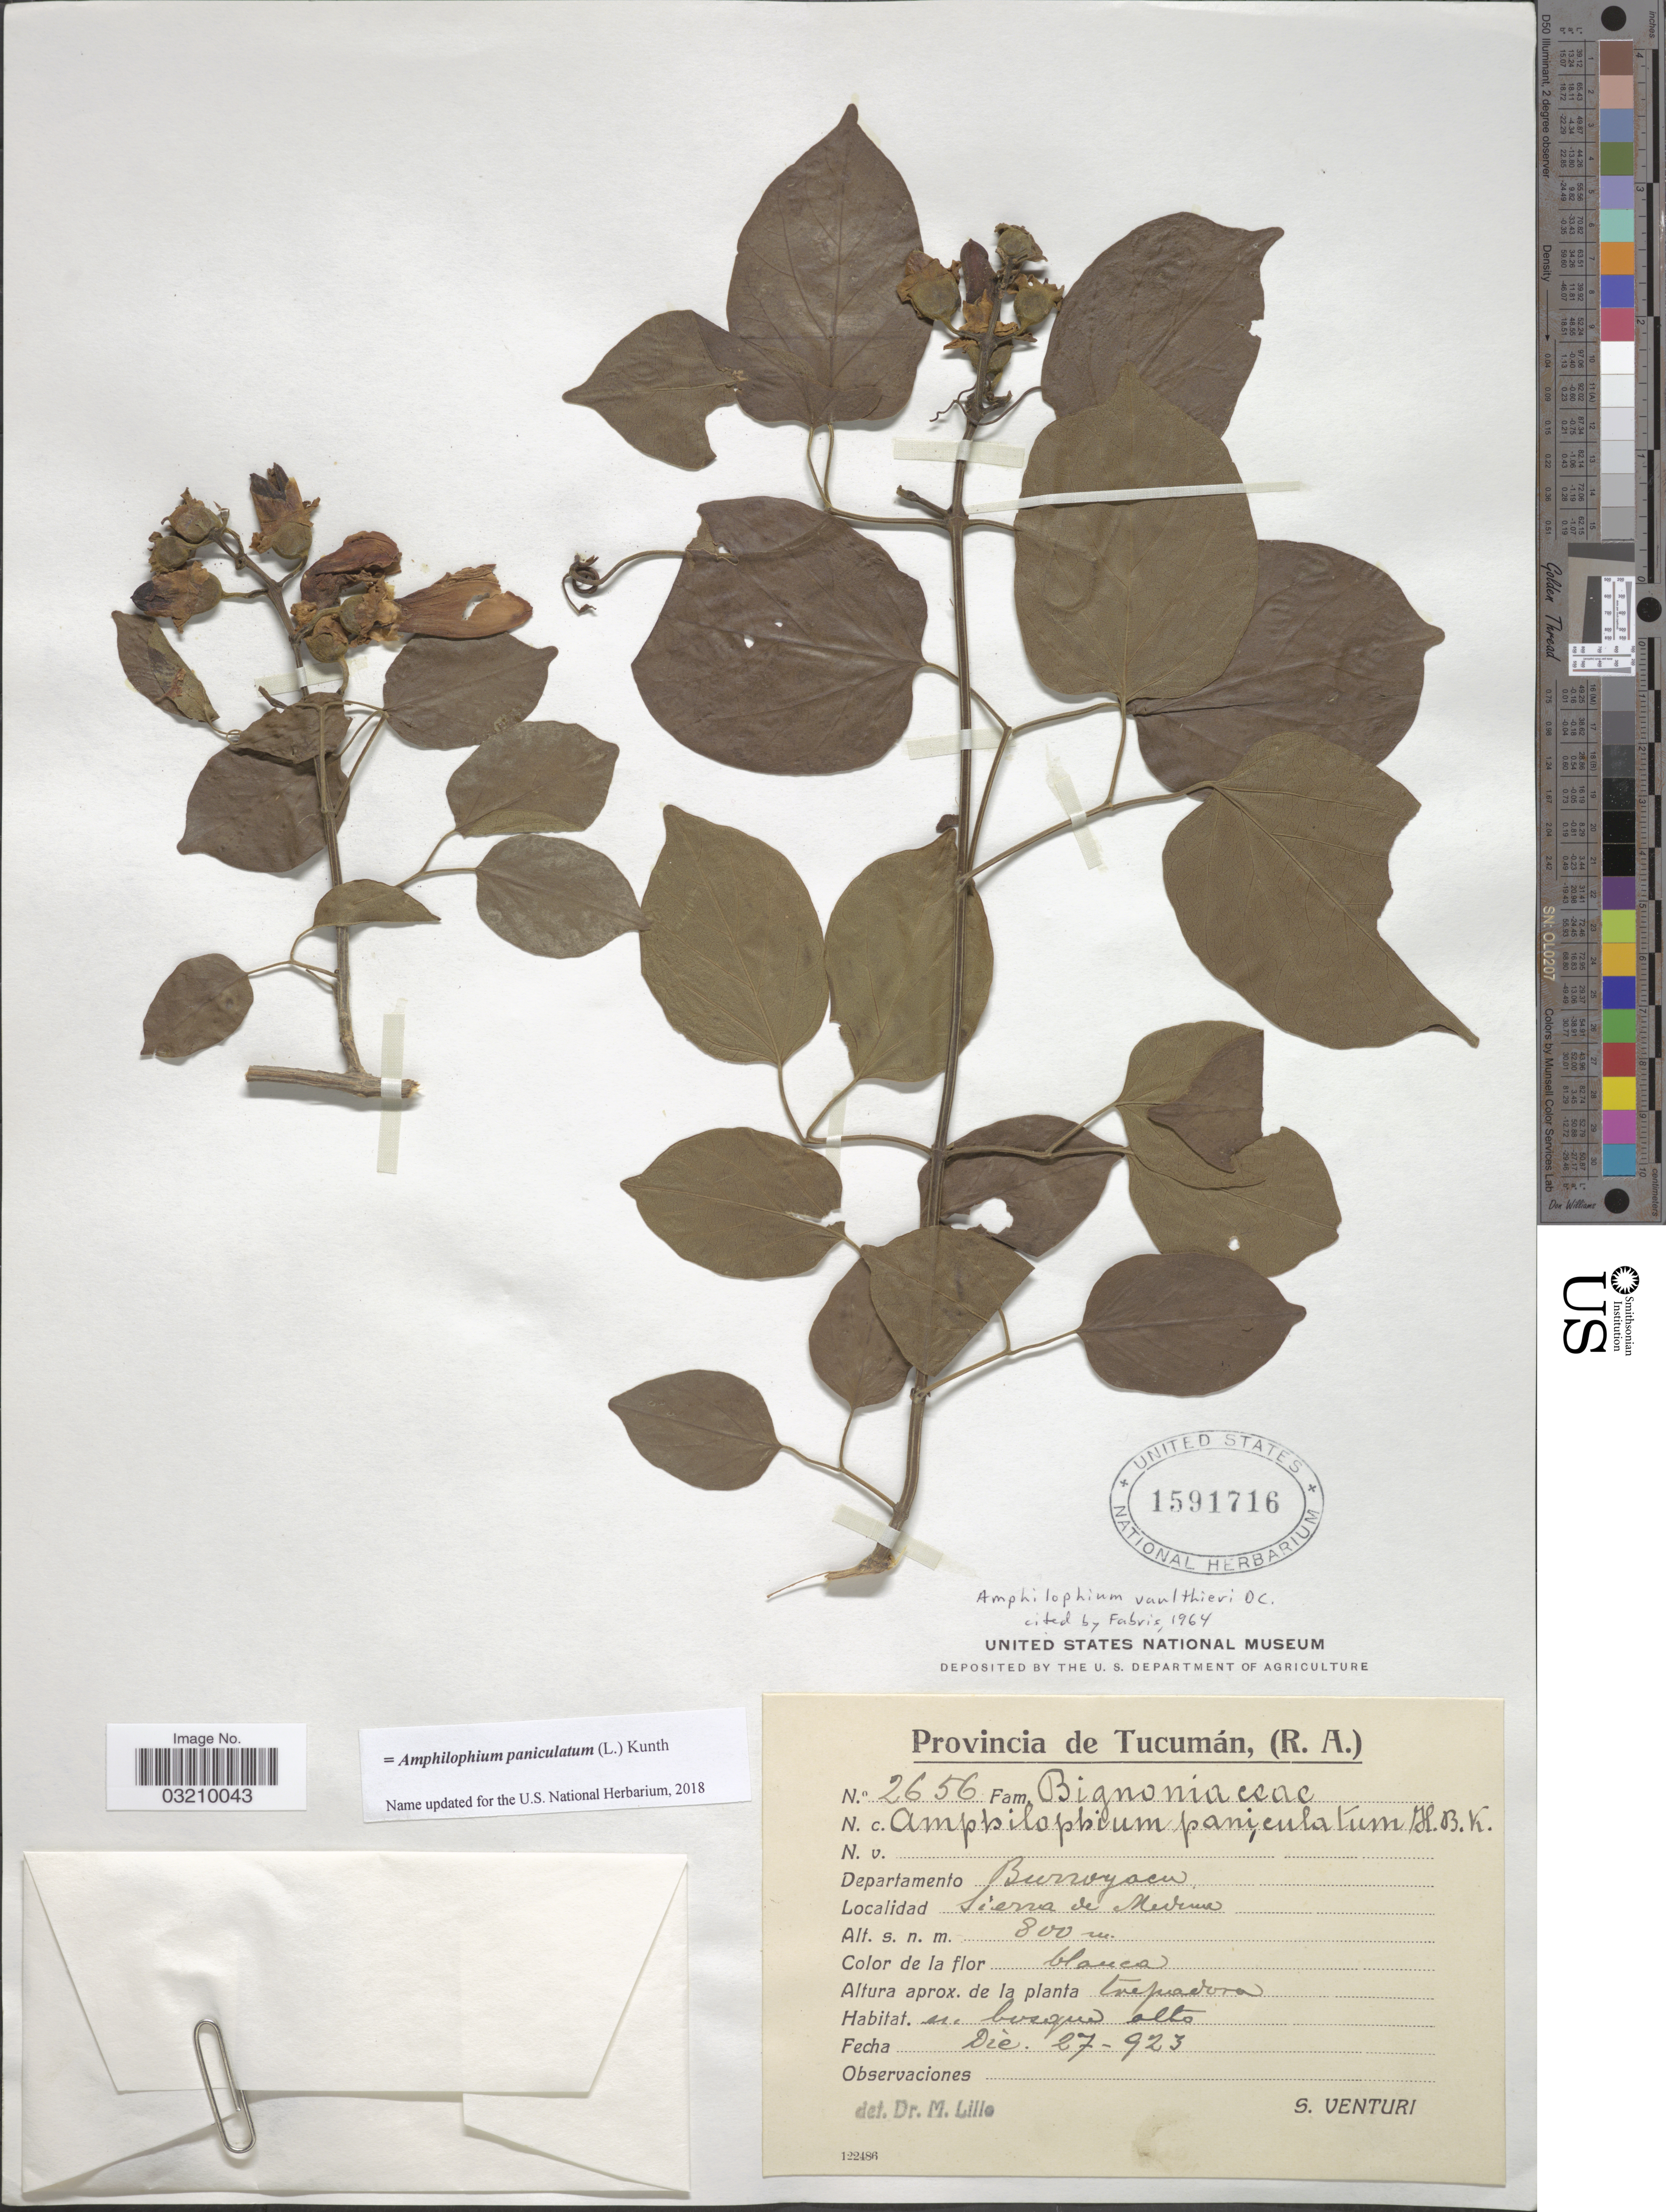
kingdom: Plantae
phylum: Tracheophyta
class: Magnoliopsida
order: Lamiales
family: Bignoniaceae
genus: Amphilophium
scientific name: Amphilophium paniculatum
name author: (L.) Kunth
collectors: S. Venturi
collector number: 2656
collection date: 1923-12-27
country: Argentina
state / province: Tucuman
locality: Departamento Burroyoca. Sierra de Medina.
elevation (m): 800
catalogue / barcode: US 1591716